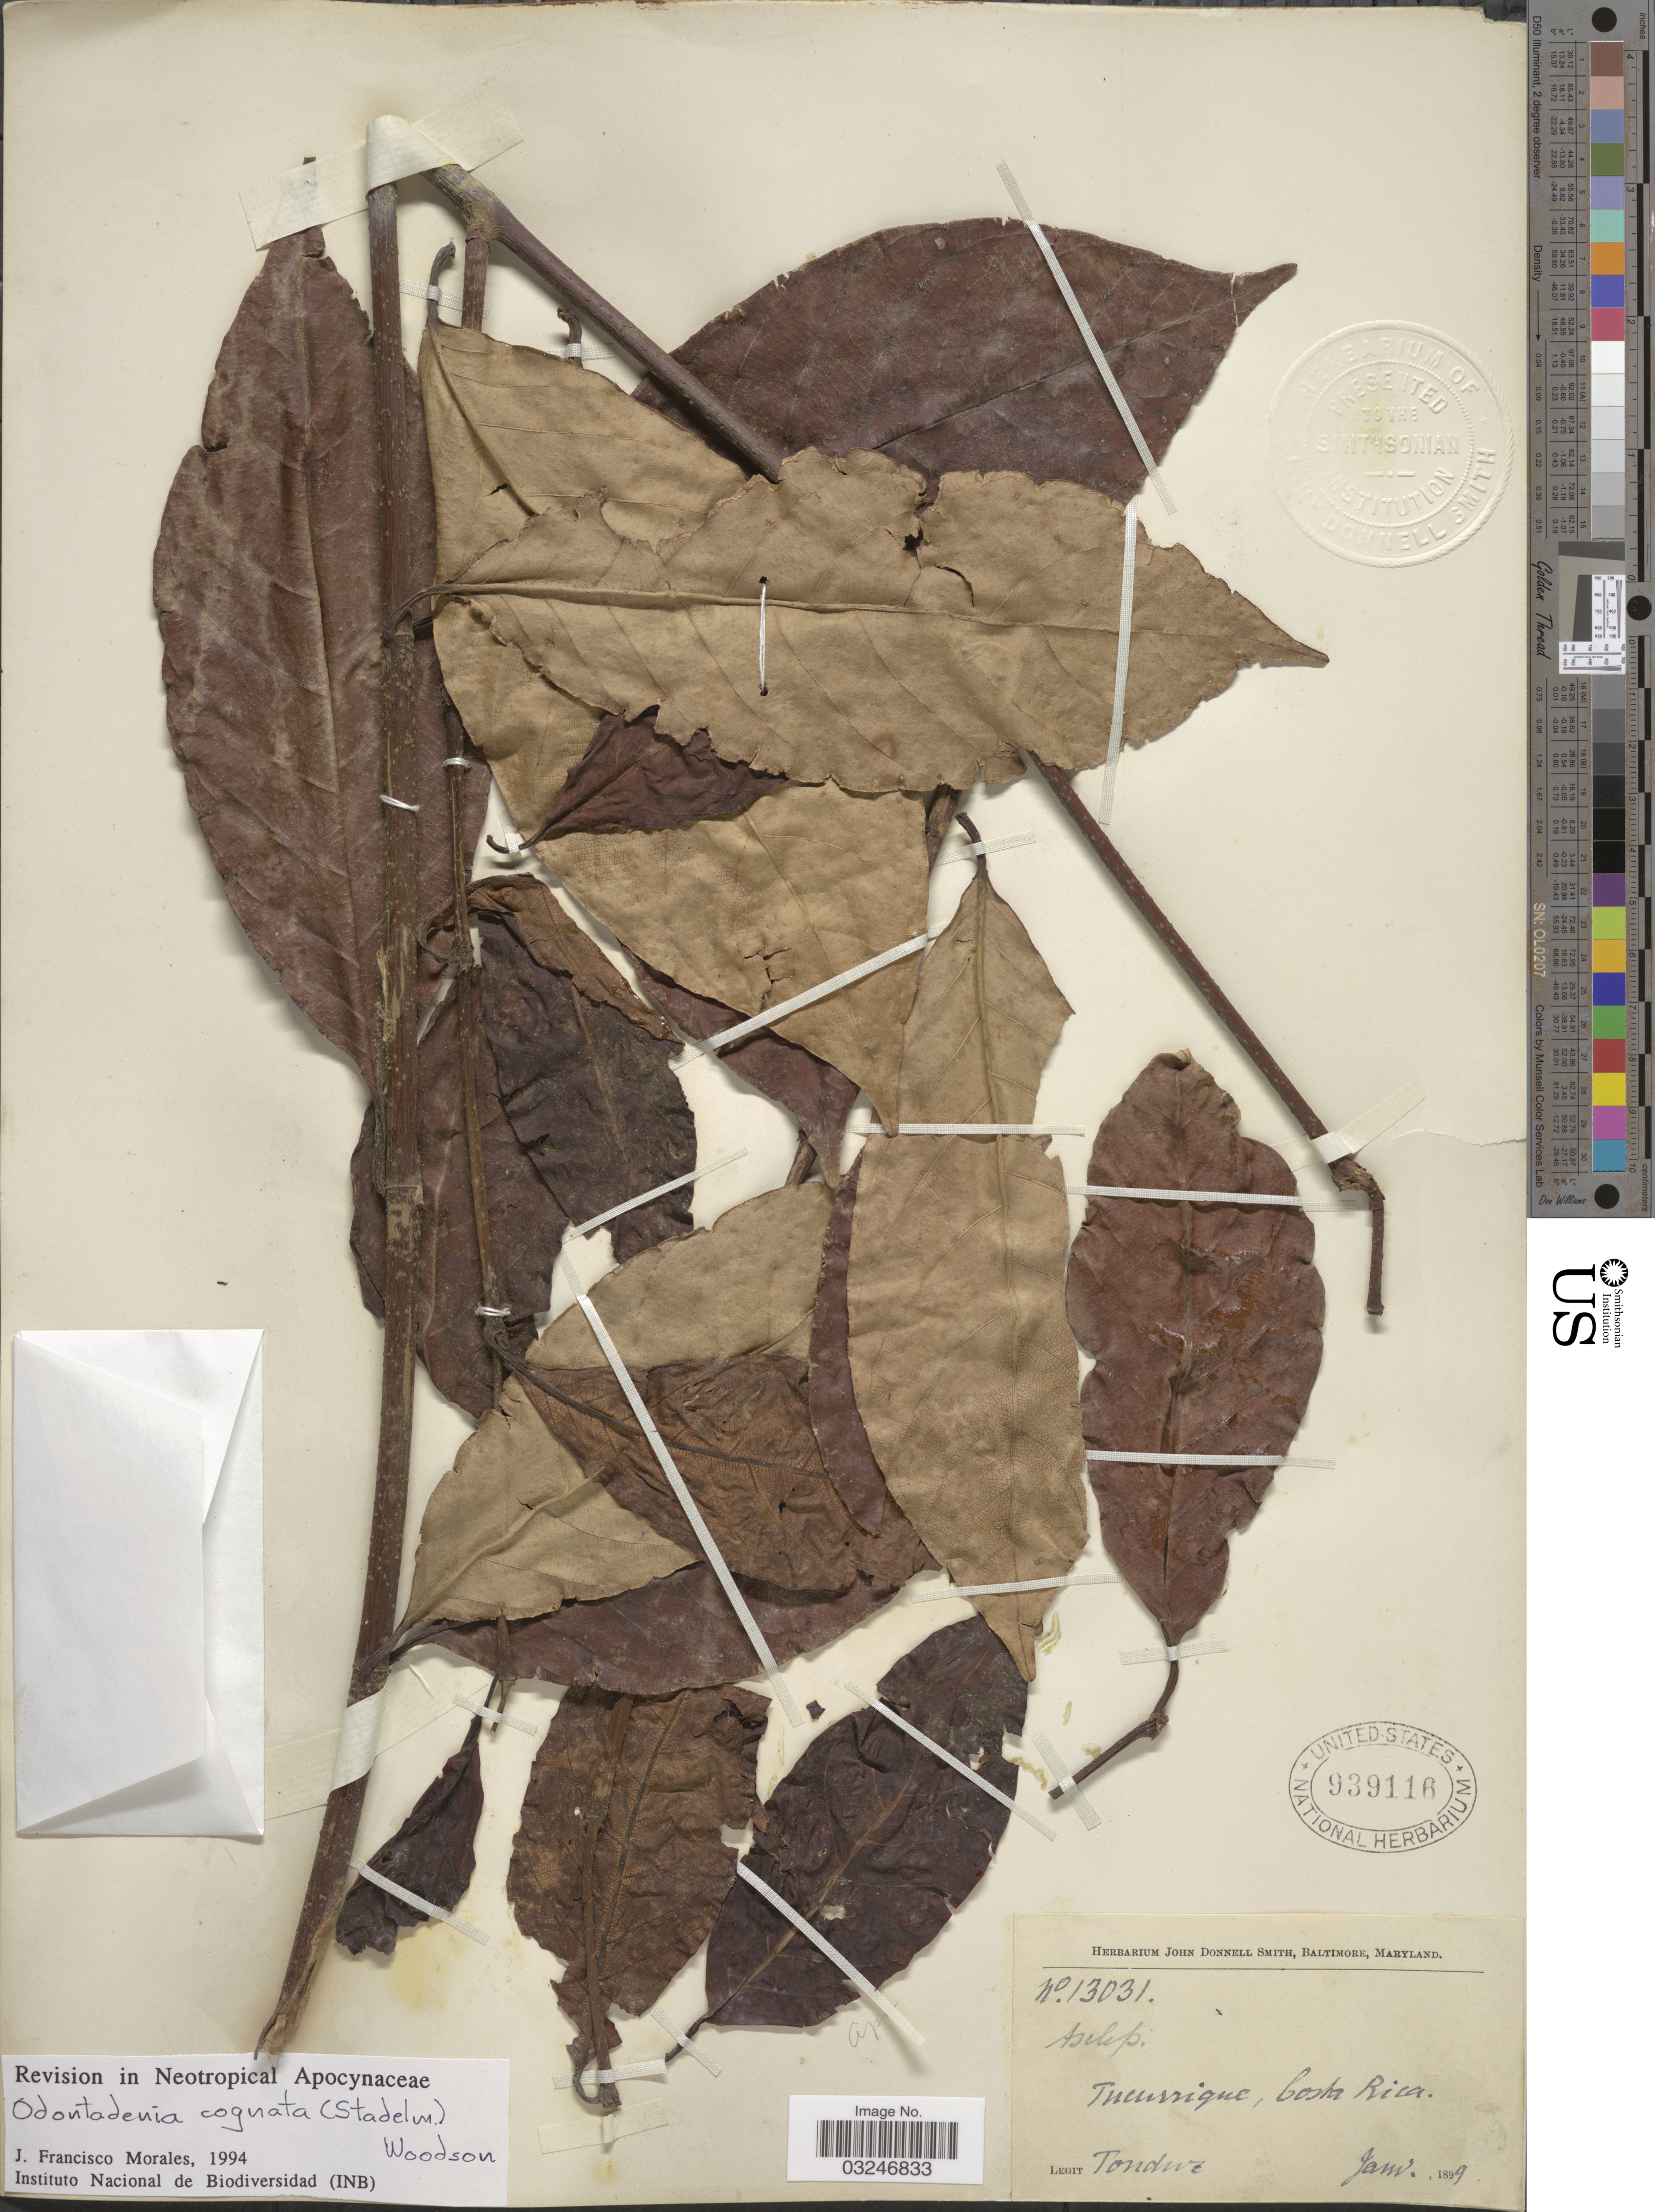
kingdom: Plantae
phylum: Tracheophyta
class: Magnoliopsida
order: Gentianales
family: Apocynaceae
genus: Odontadenia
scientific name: Odontadenia cognata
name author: (Stadelm.) Woodson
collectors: Tonduz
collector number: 13031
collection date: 1899-01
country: Costa Rica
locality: Tucurrique.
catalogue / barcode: US 939116